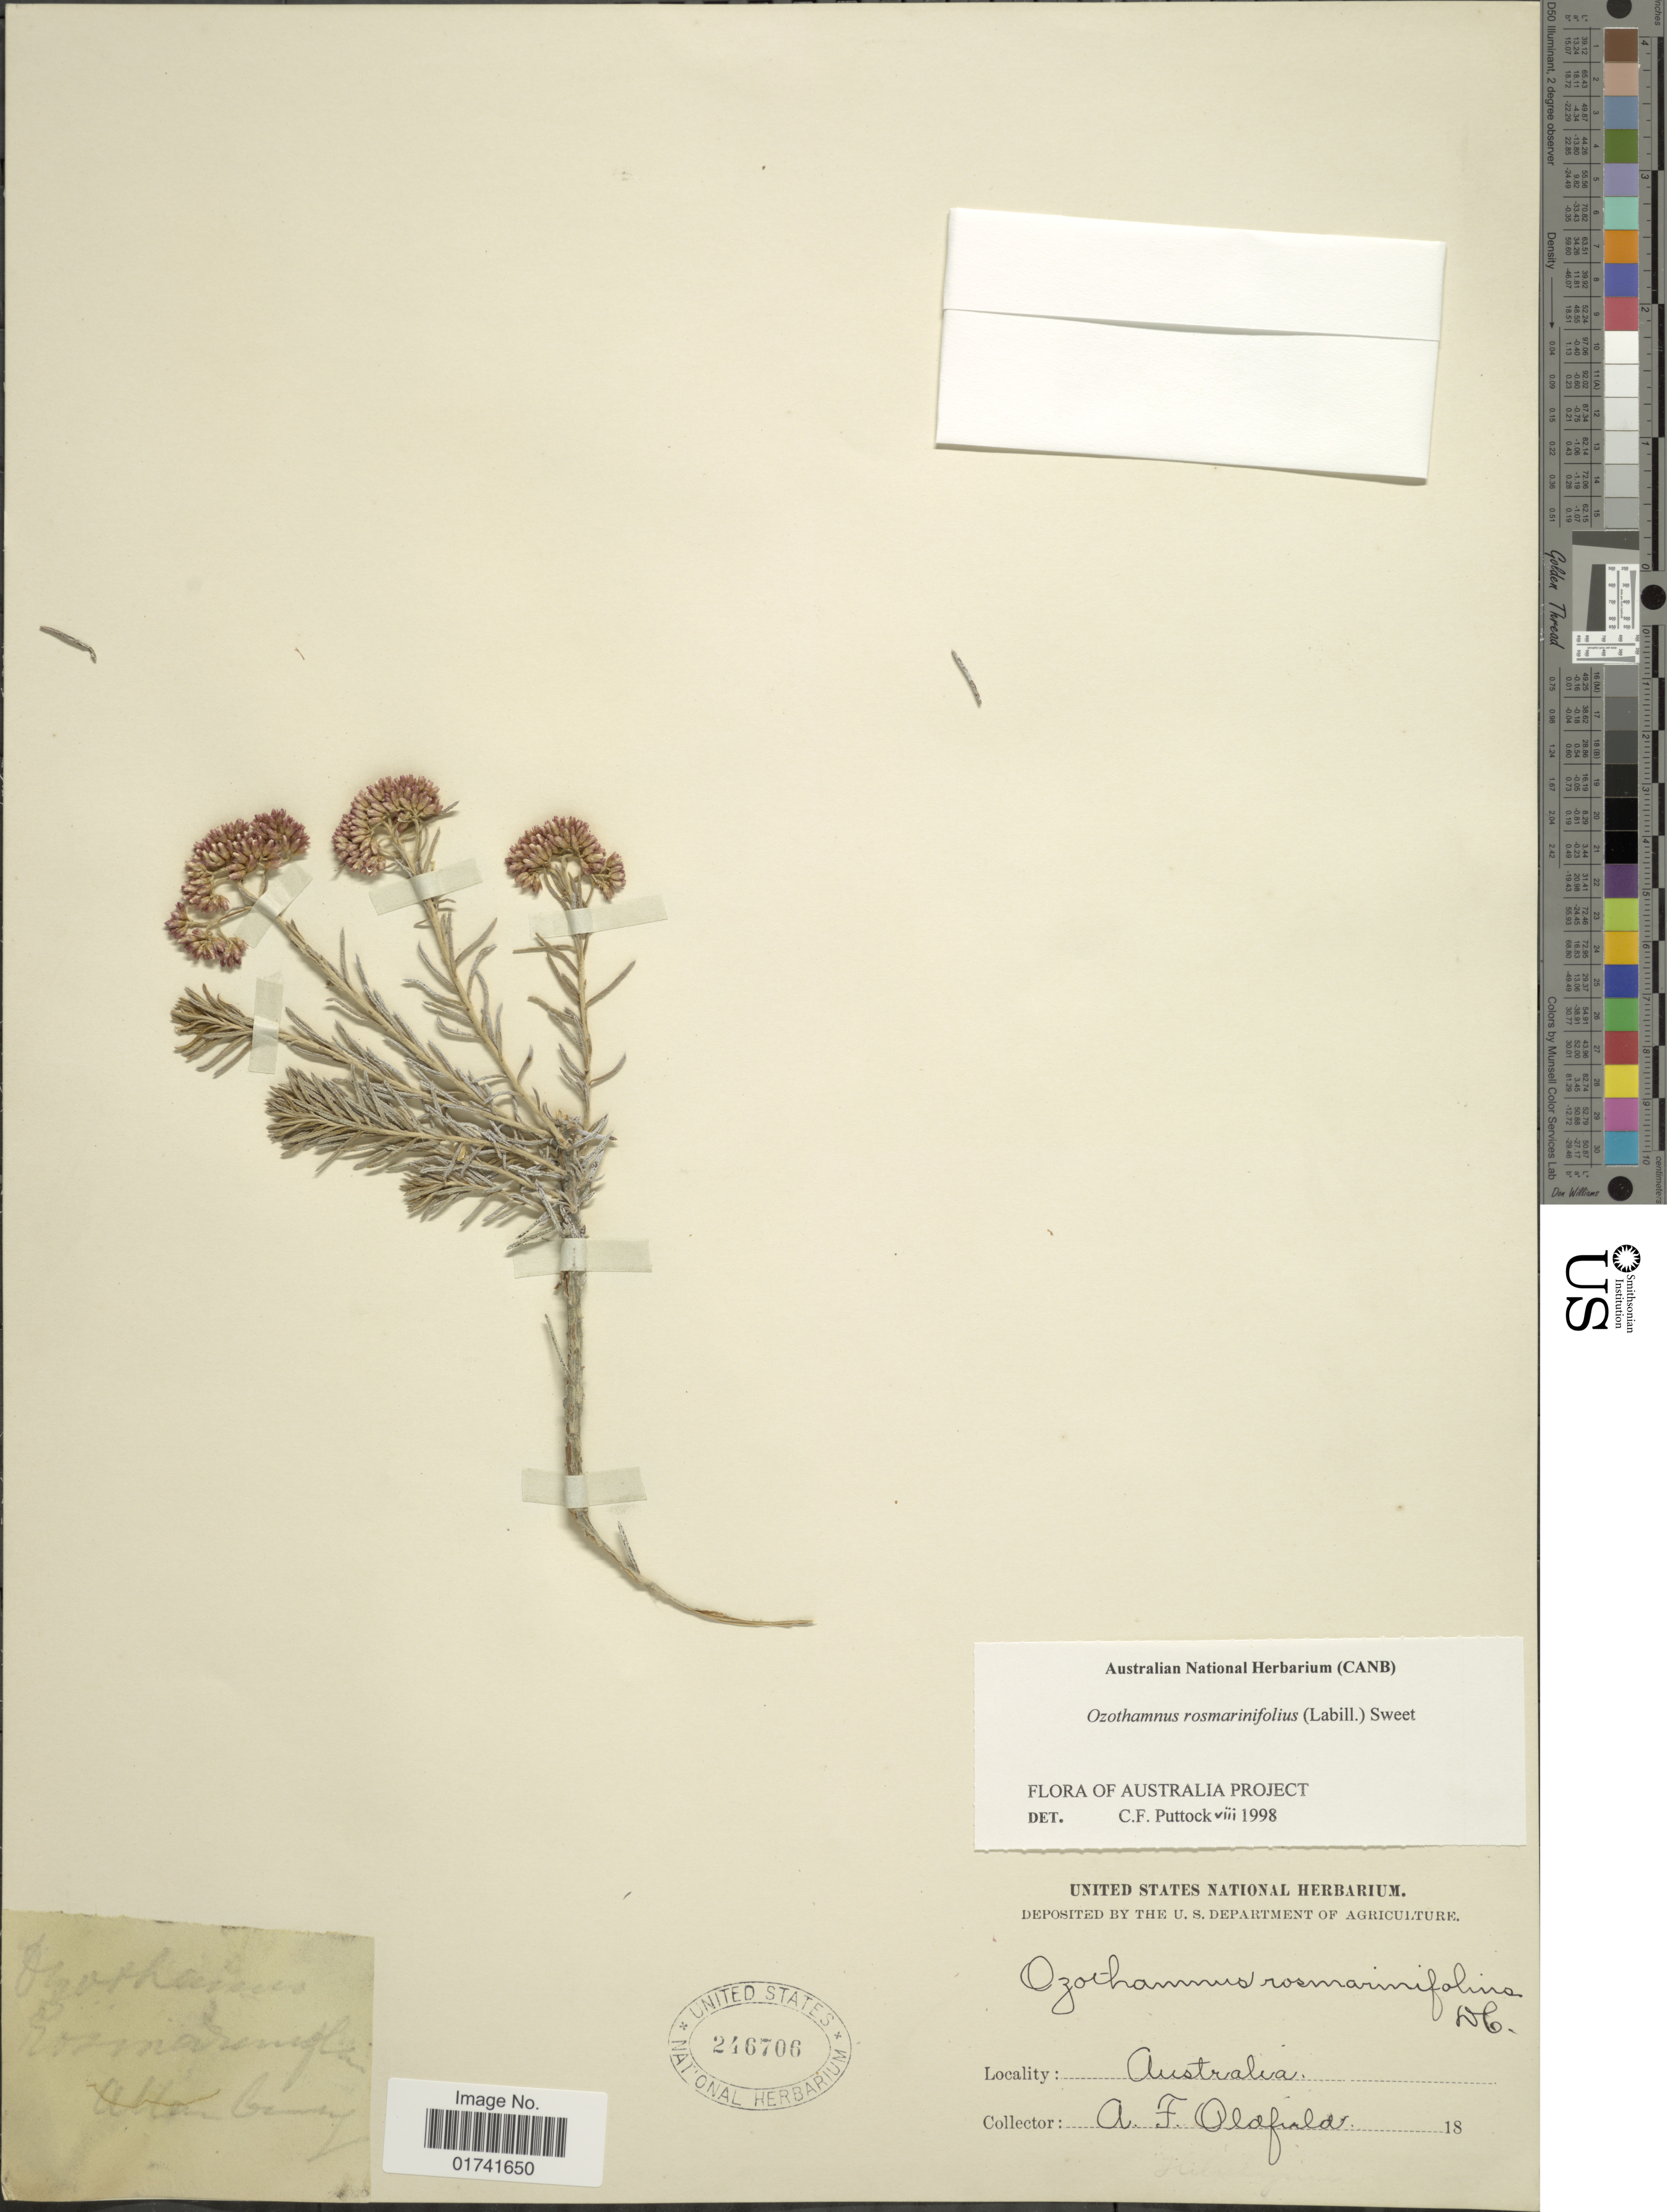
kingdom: Plantae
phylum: Tracheophyta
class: Magnoliopsida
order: Asterales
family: Asteraceae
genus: Ozothamnus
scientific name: Ozothamnus rosmarinifolius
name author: (Labill.) Sweet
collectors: A. Oldfield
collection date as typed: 18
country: Australia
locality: Allen County.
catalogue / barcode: US 246706